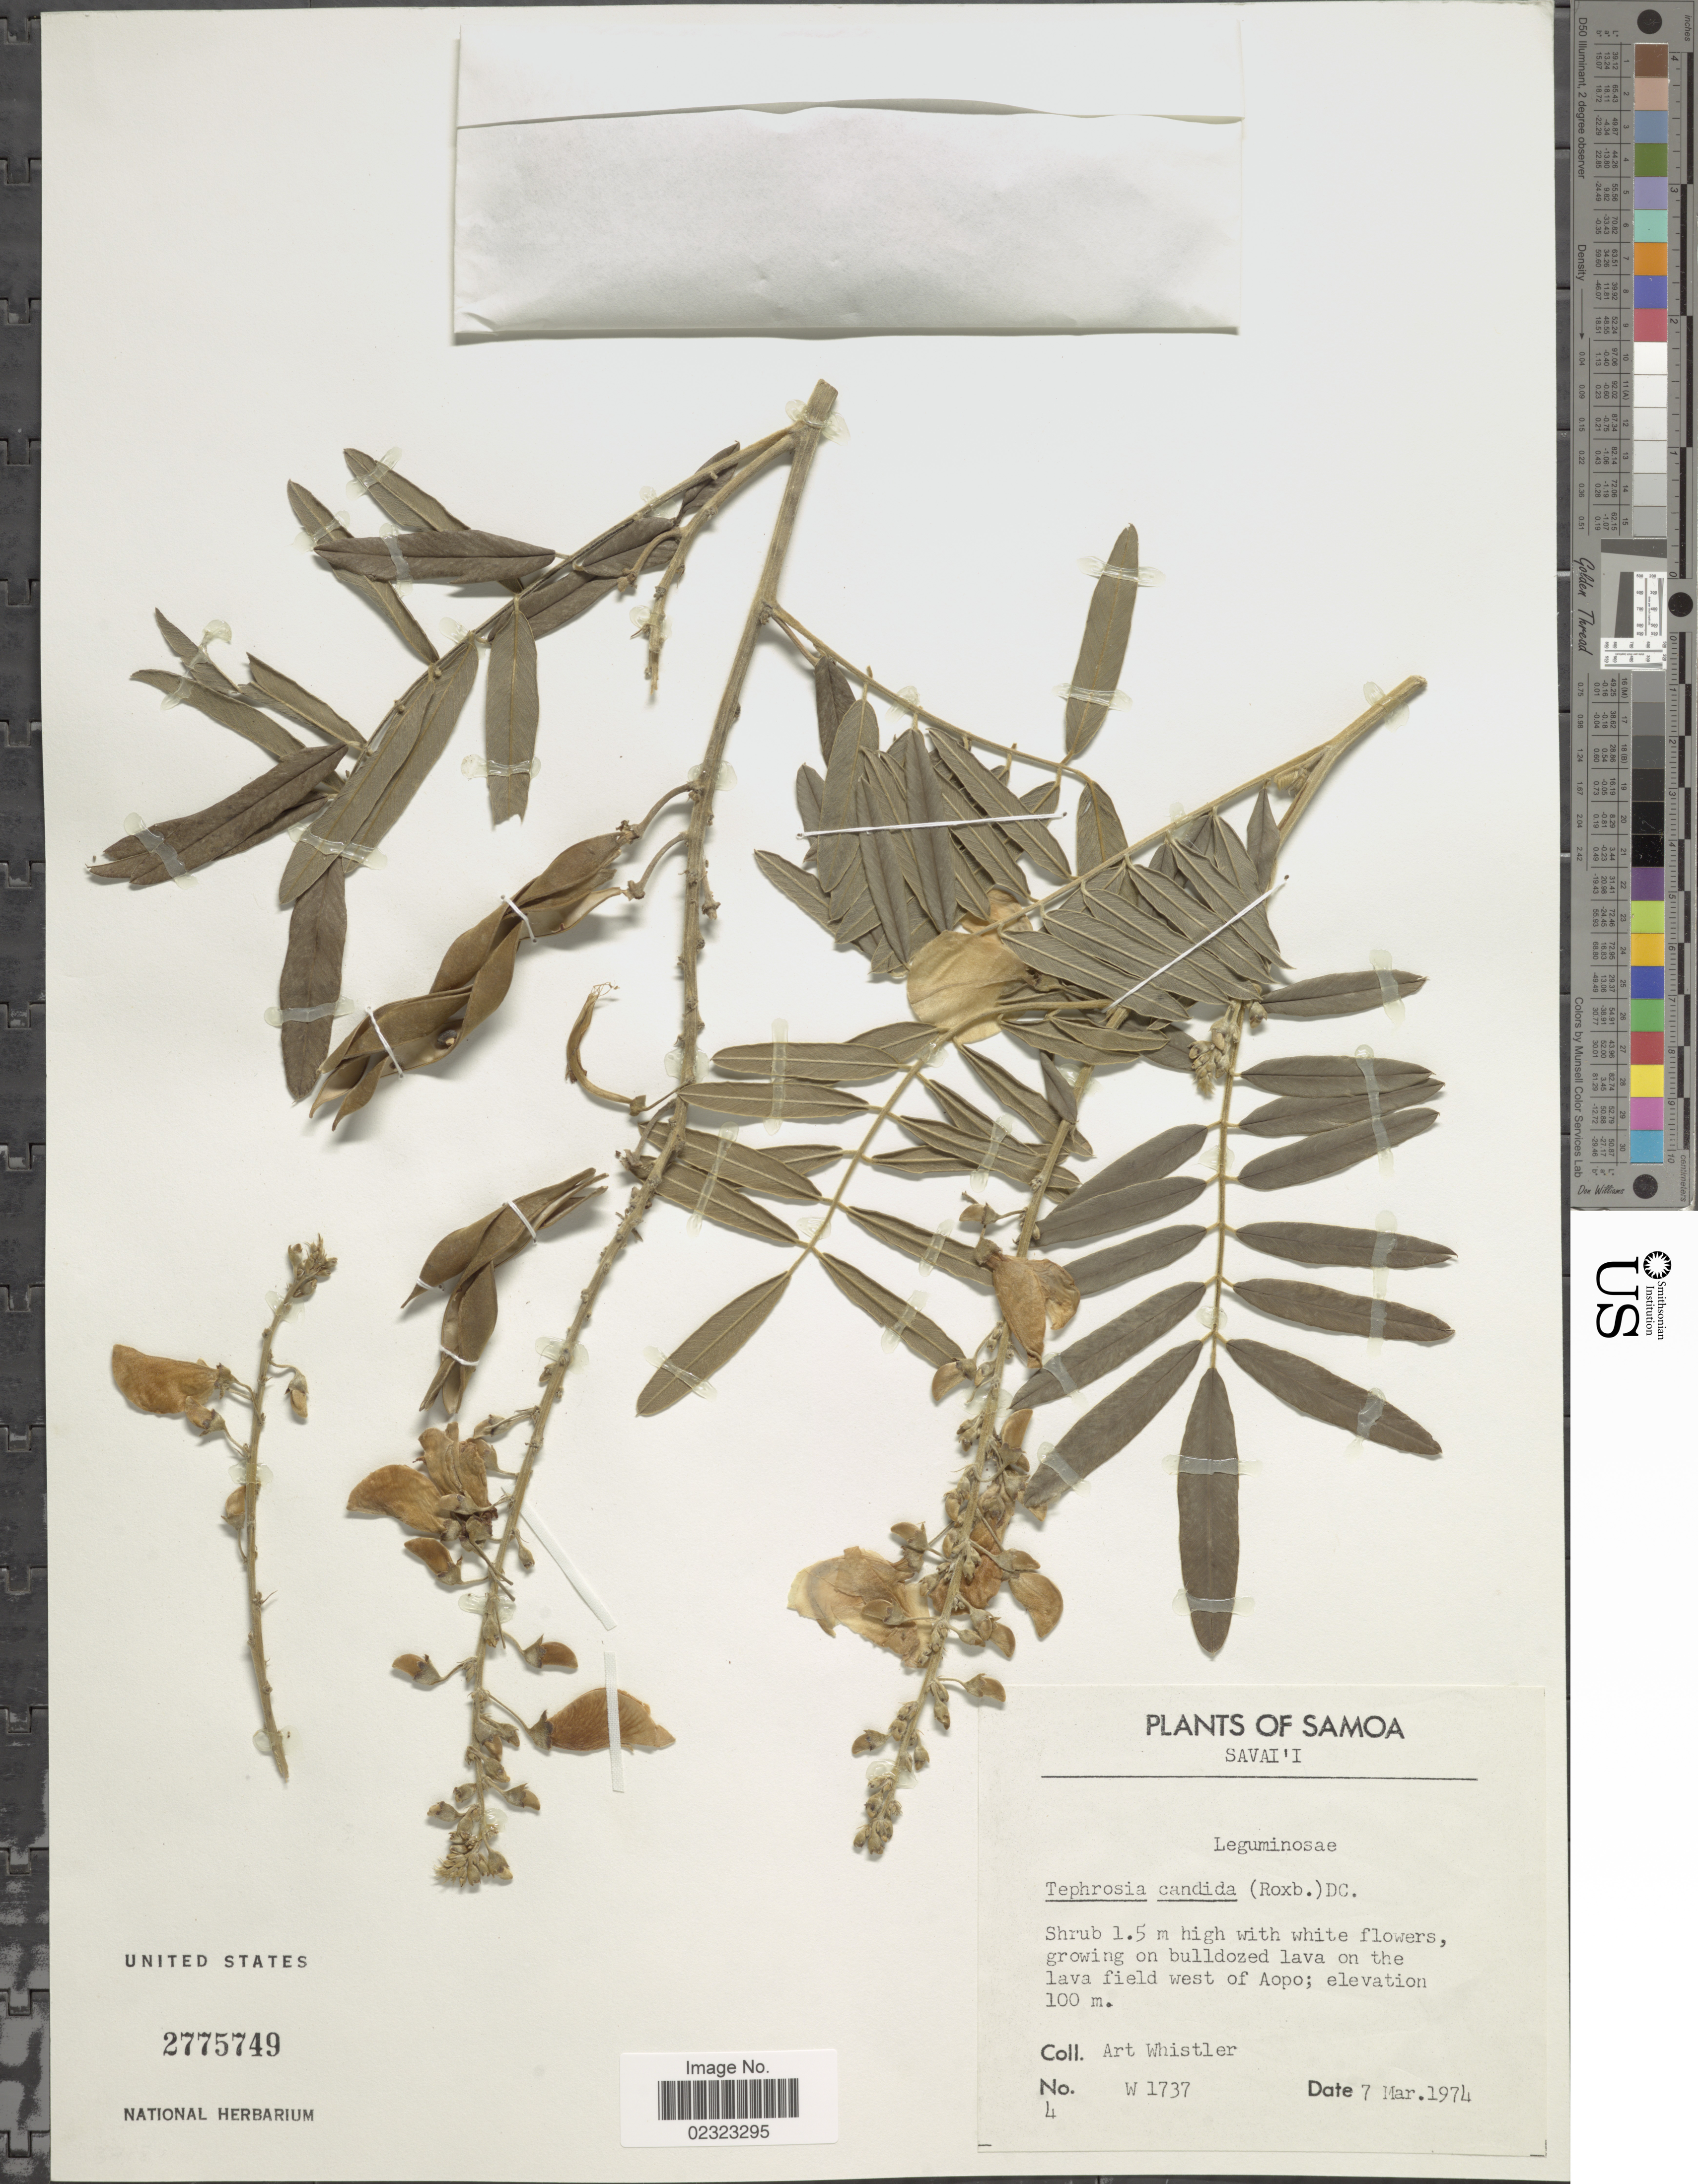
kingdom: Plantae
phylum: Tracheophyta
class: Magnoliopsida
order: Fabales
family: Fabaceae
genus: Tephrosia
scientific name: Tephrosia candida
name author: DC.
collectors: A. Whistler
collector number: W1737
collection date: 1974-03-07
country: Samoa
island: Savai'i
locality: Savai'i, on bulldozed lava on the lava field west of Aopo.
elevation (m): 100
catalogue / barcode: US 2775749